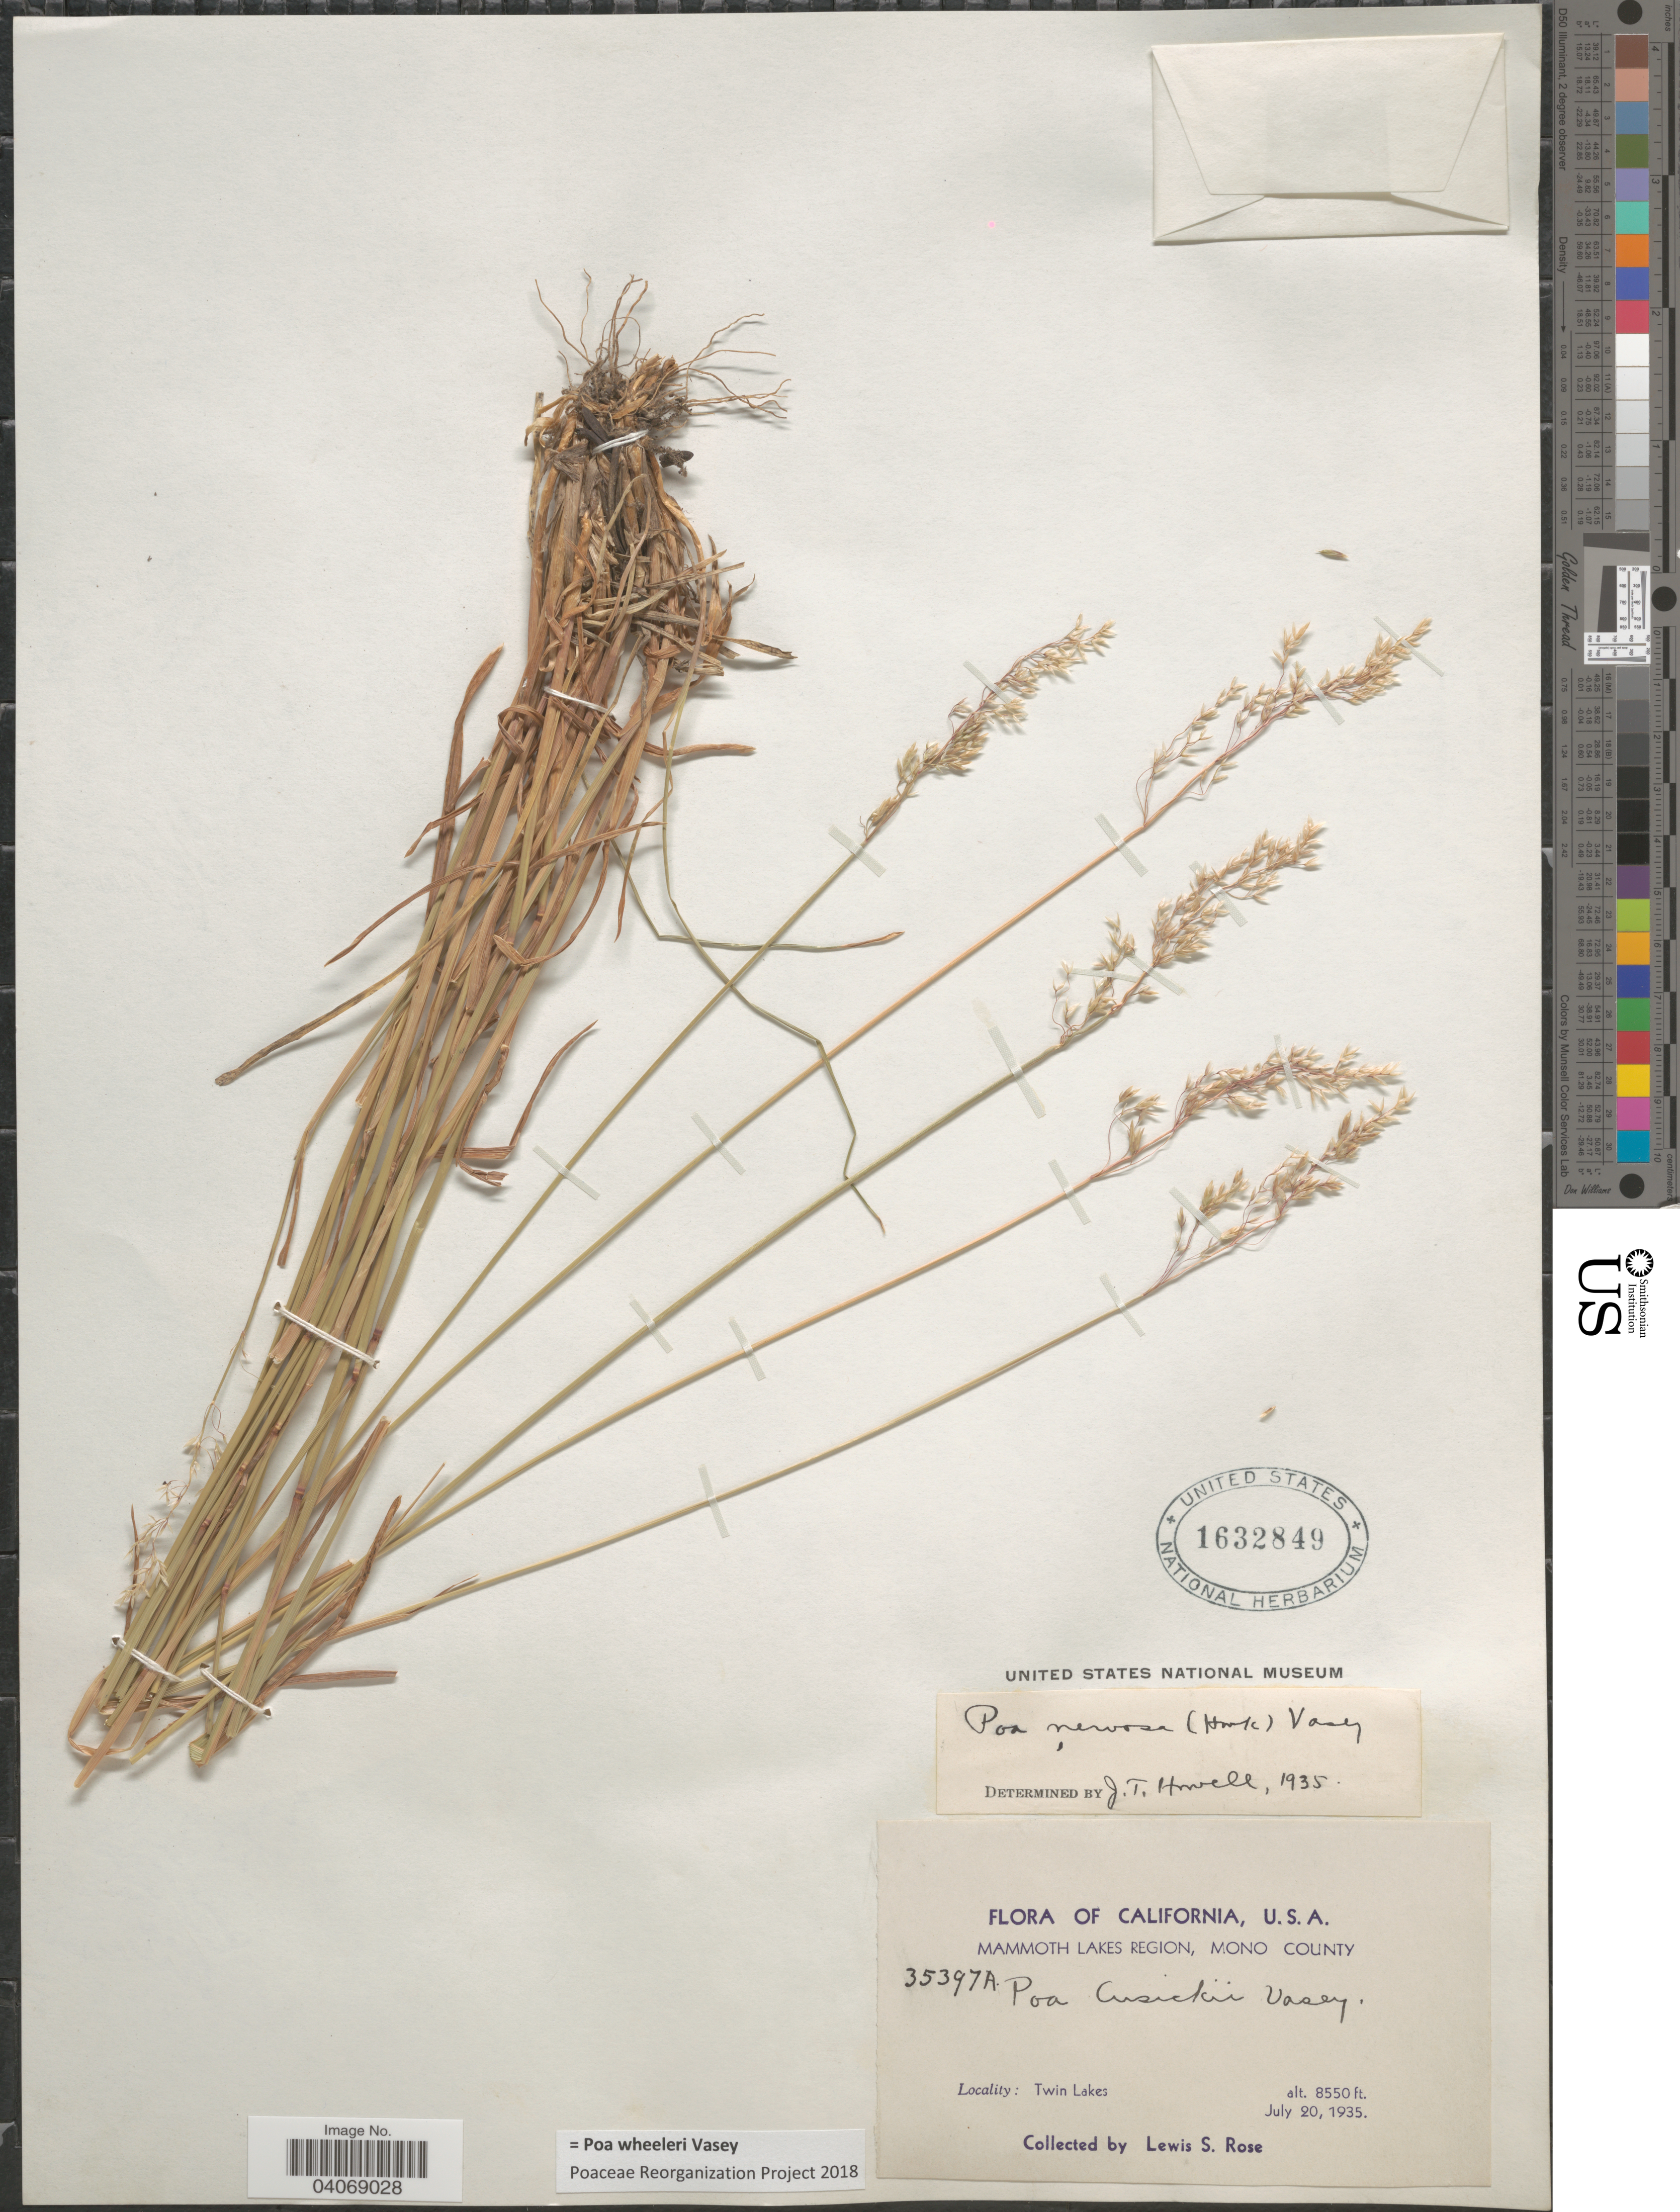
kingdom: Plantae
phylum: Tracheophyta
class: Liliopsida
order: Poales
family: Poaceae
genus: Poa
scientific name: Poa wheeleri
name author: Vasey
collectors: L. S. Rose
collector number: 35397A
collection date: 1935-07-20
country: United States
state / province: California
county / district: Mono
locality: Mammoth Lakes Region, Mono County. Twin Lakes.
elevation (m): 2606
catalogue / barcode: US 1632849